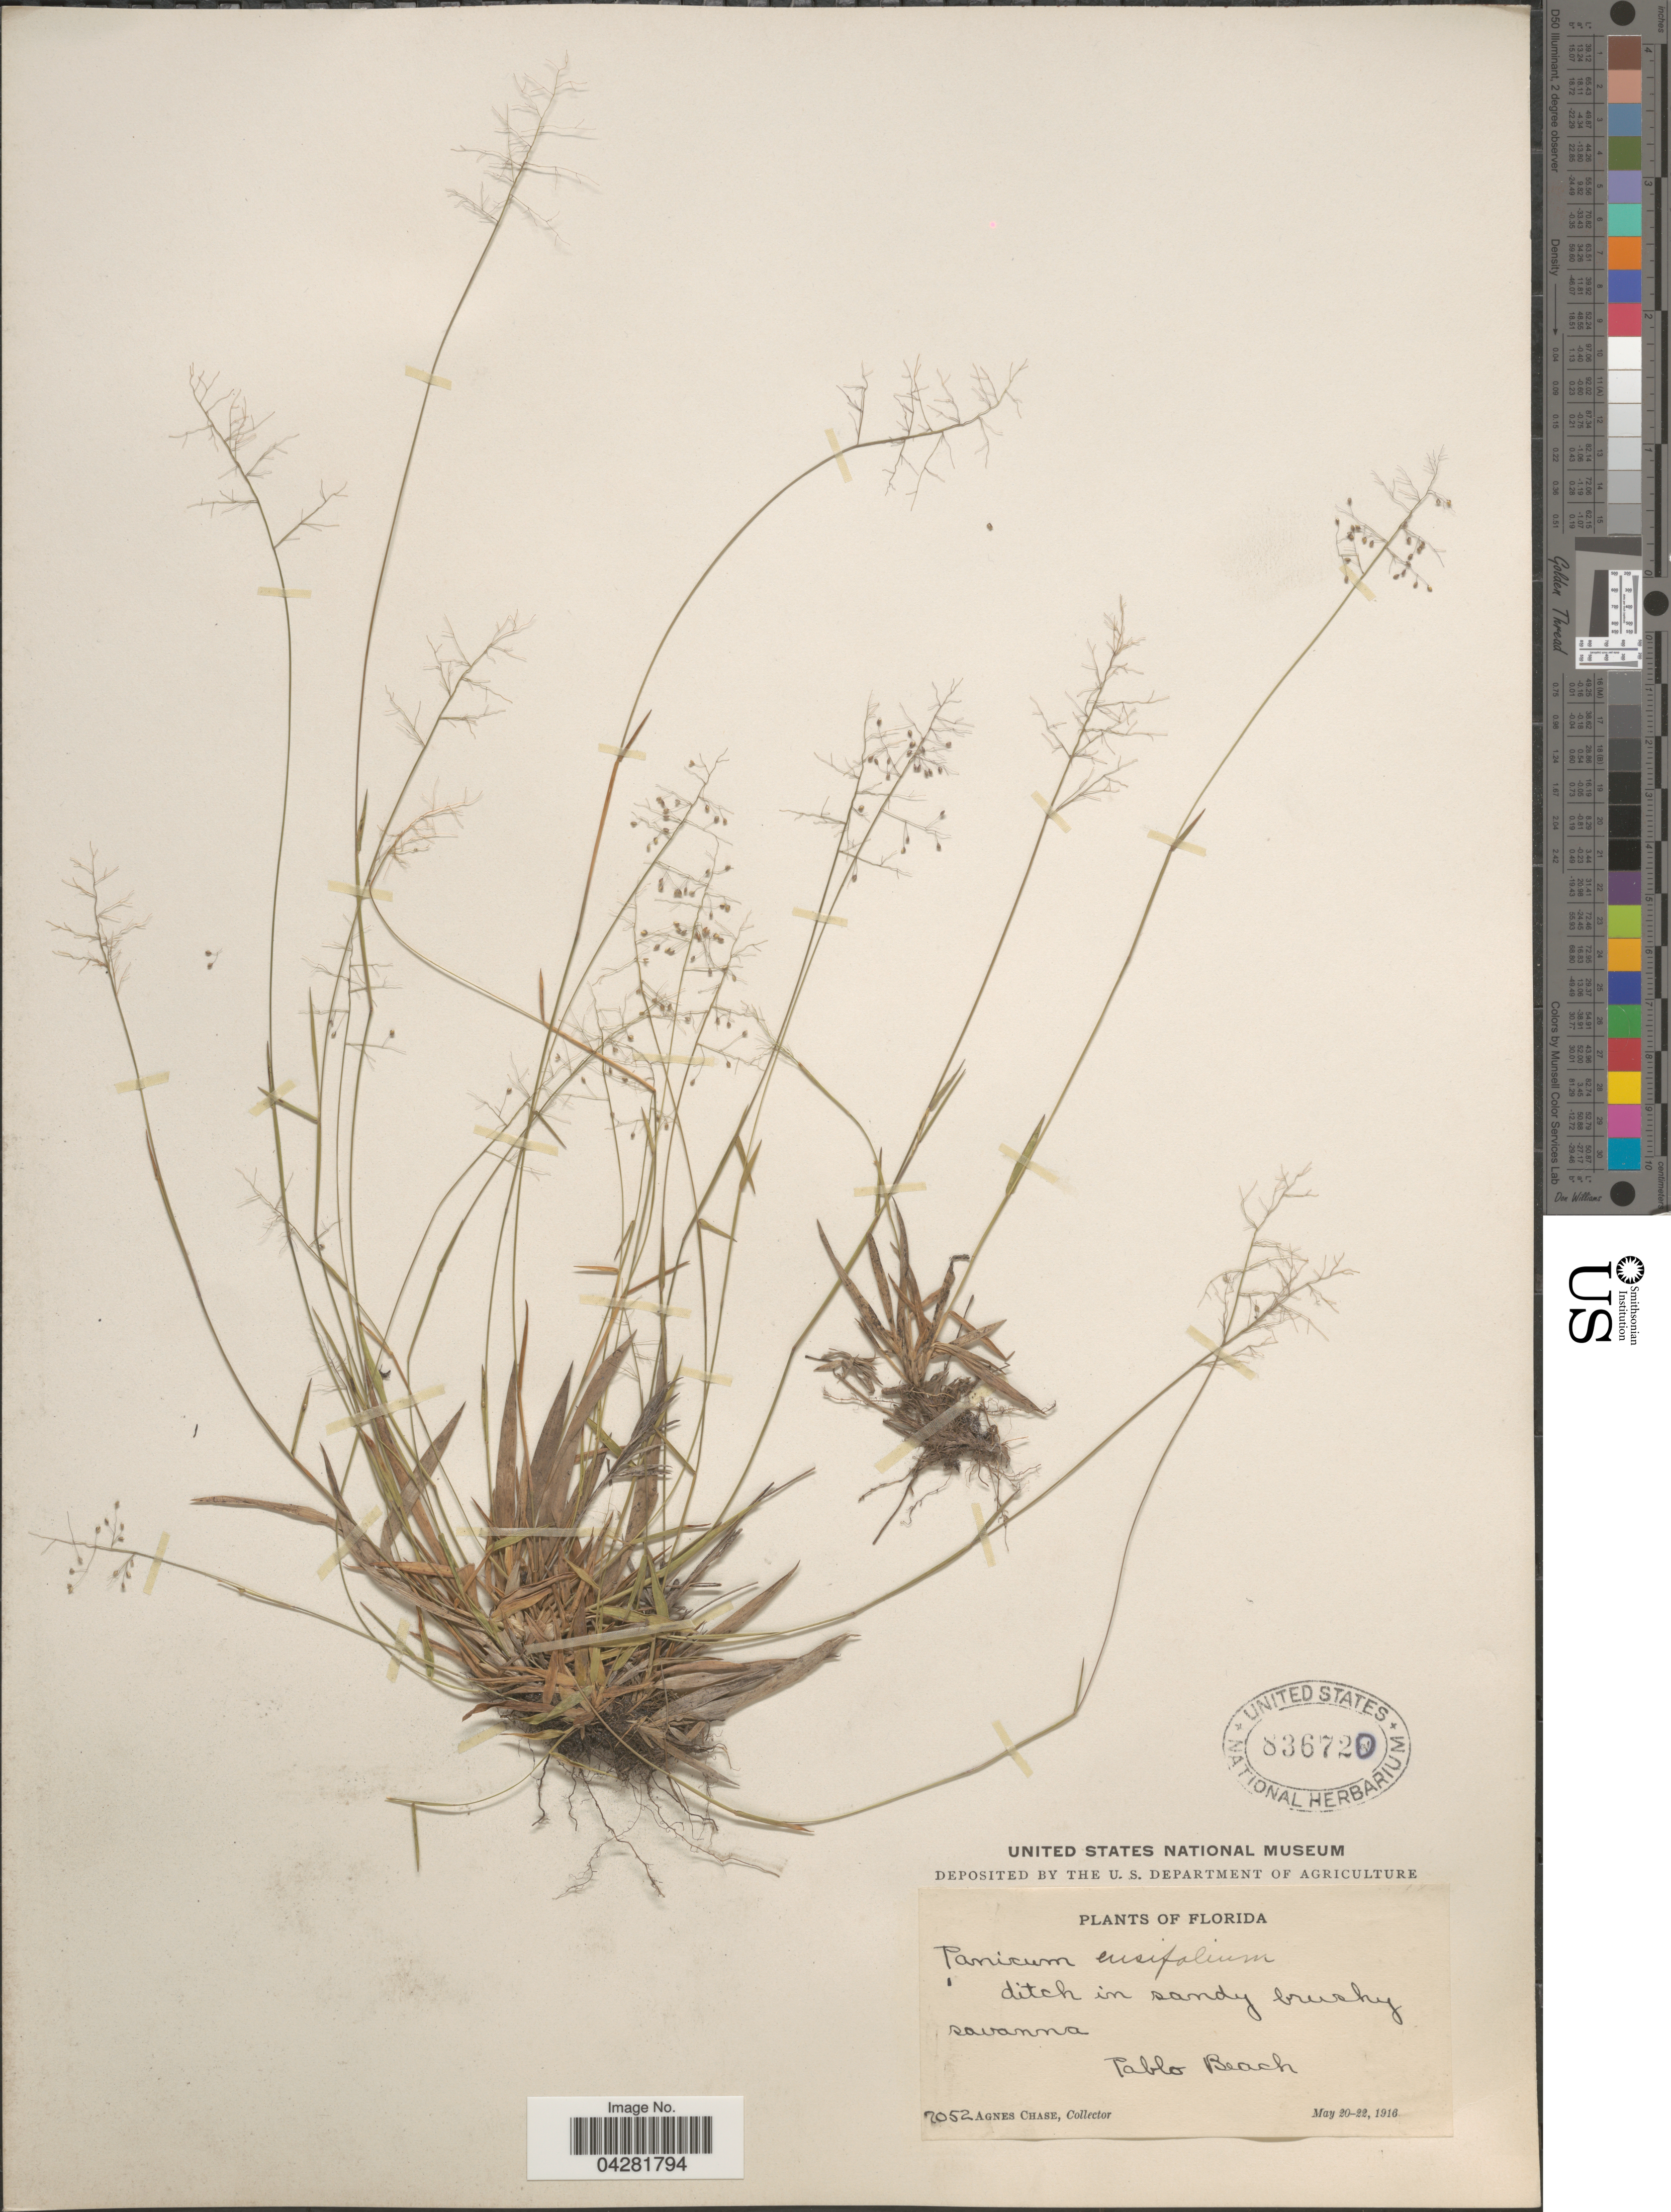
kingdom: Plantae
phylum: Tracheophyta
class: Liliopsida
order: Poales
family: Poaceae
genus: Dichanthelium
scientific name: Dichanthelium ensifolium var. ensifolium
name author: (Baldwin ex Elliot) Gould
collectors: A. Chase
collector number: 7052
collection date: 1916-05-20/1916-05-22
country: United States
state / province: Florida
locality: Pablo Beach.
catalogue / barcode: US 836720